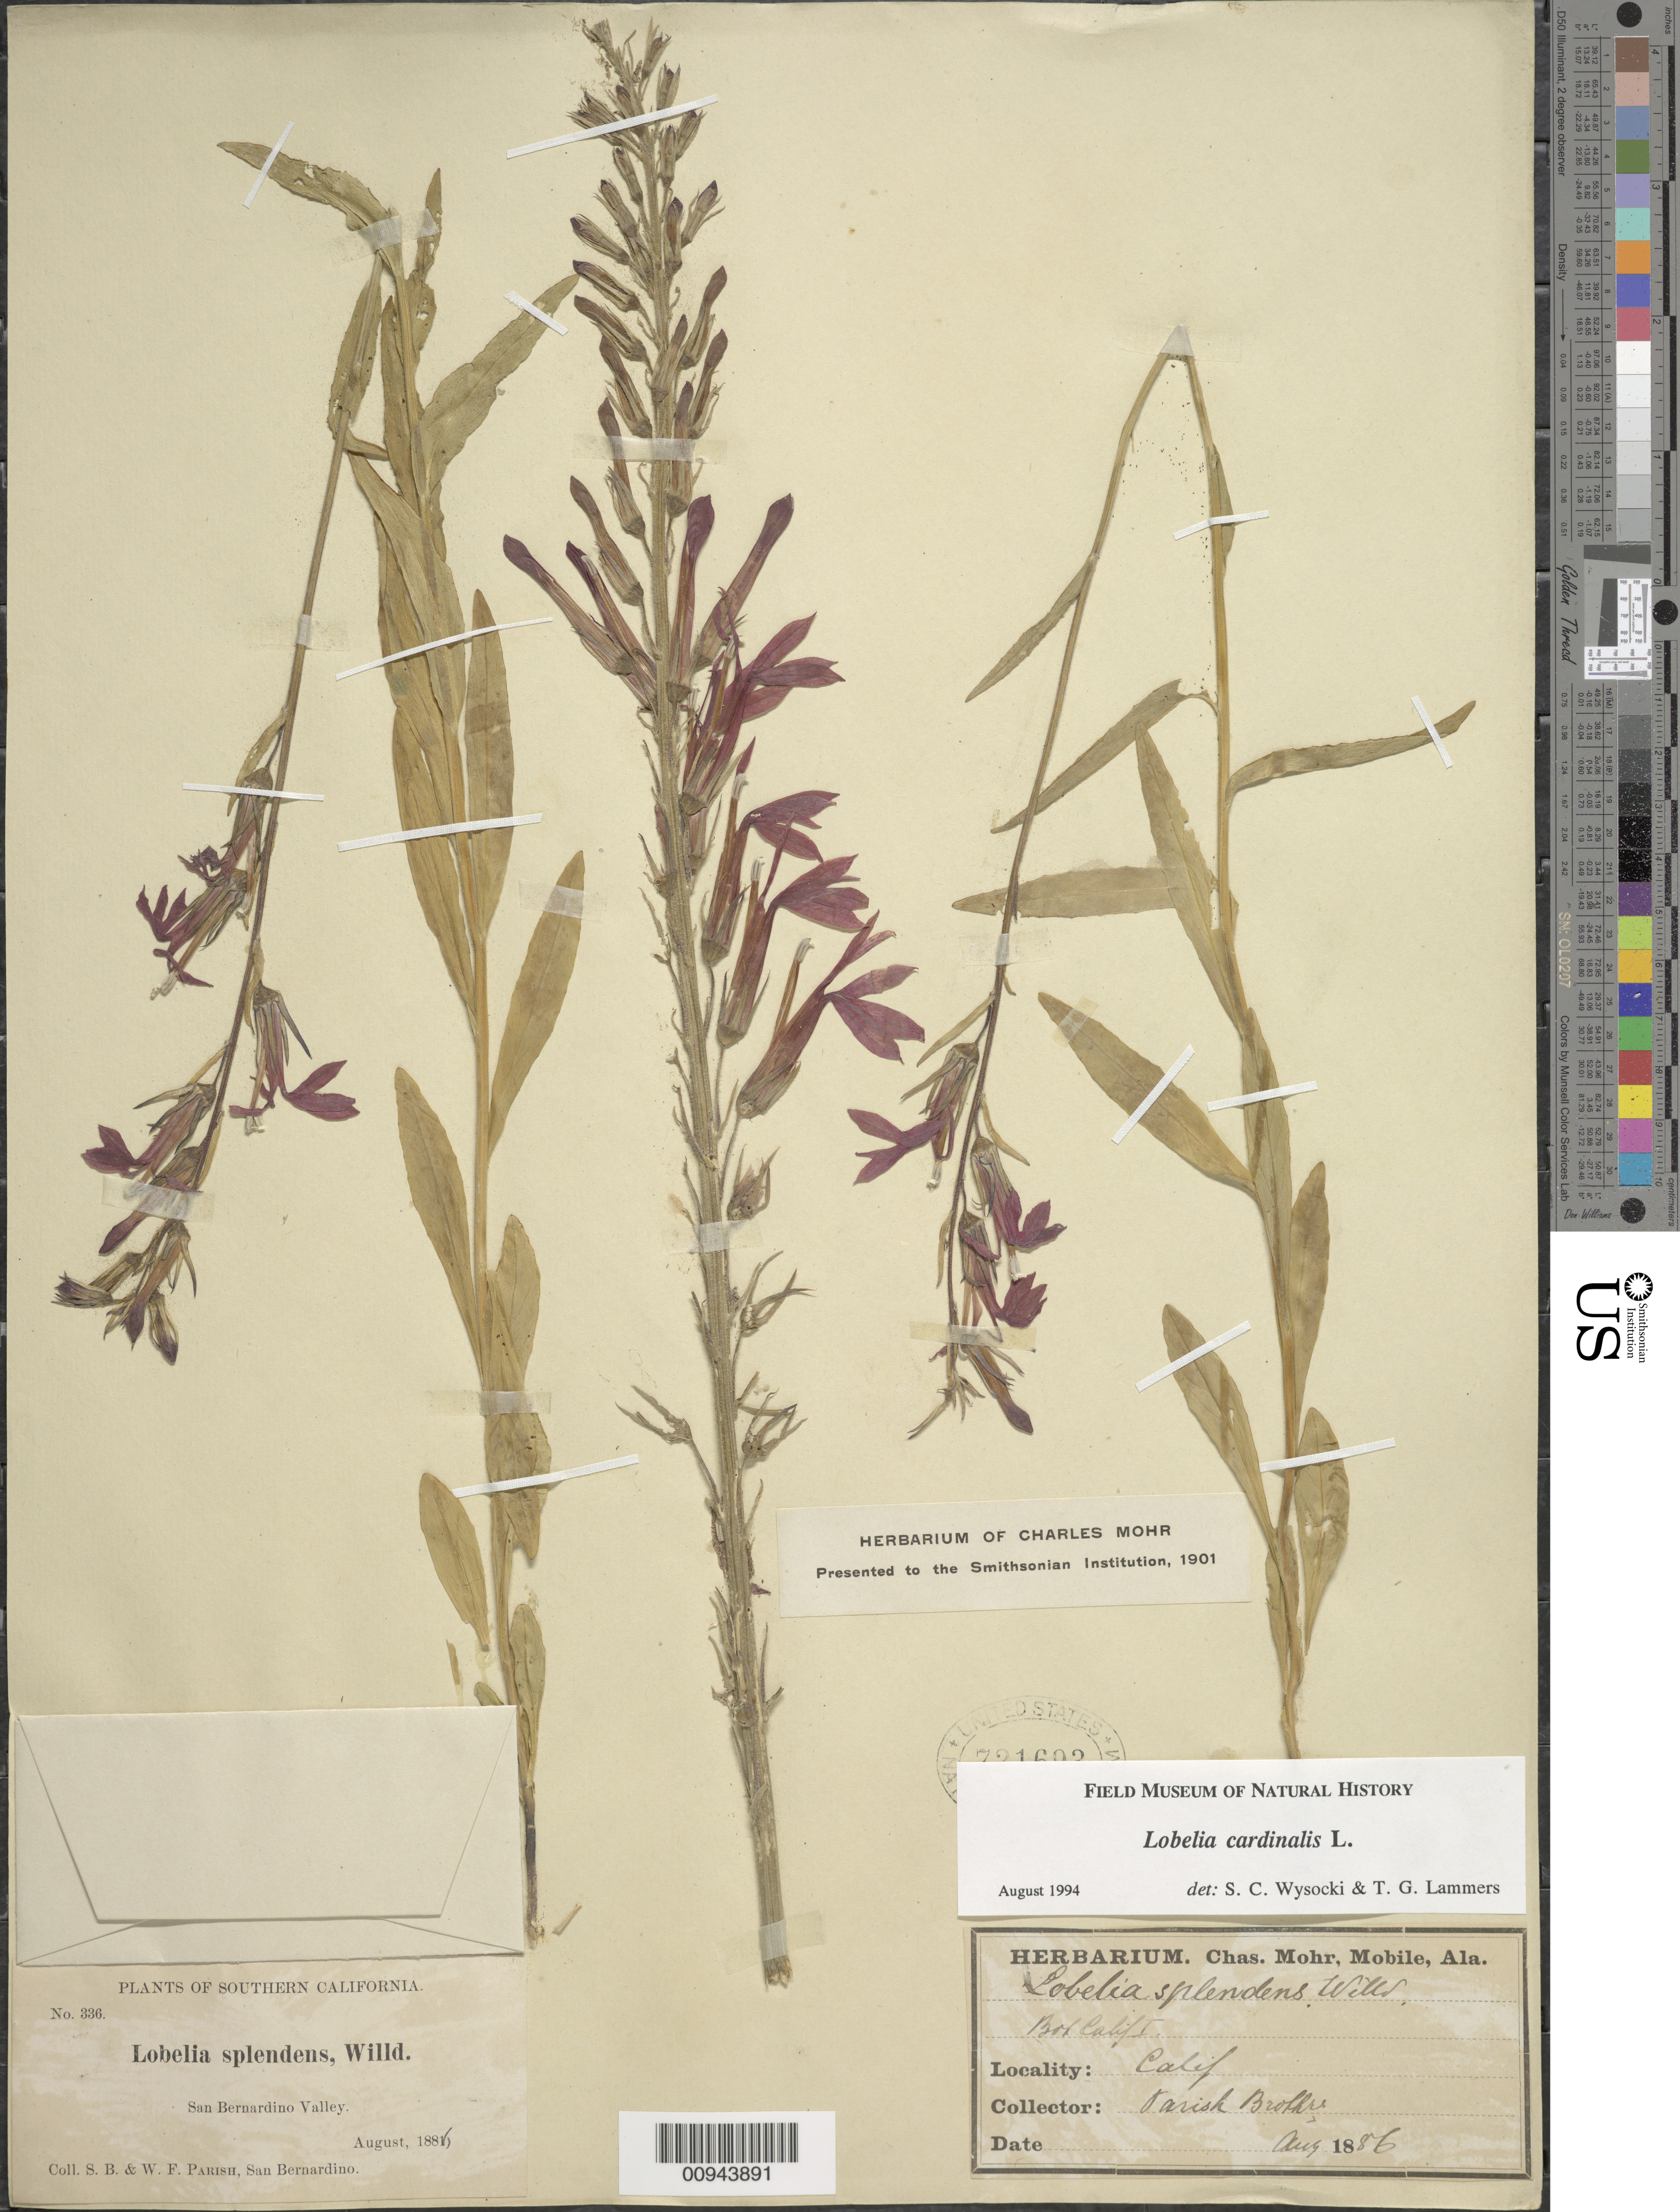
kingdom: Plantae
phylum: Tracheophyta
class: Magnoliopsida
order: Asterales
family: Campanulaceae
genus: Lobelia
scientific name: Lobelia cardinalis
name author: L.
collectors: S. B. Parish & W. F. Parish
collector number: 336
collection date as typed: August 1886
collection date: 1886-08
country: United States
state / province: California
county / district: San Bernardino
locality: San Bernadino Valley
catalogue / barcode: US 721693